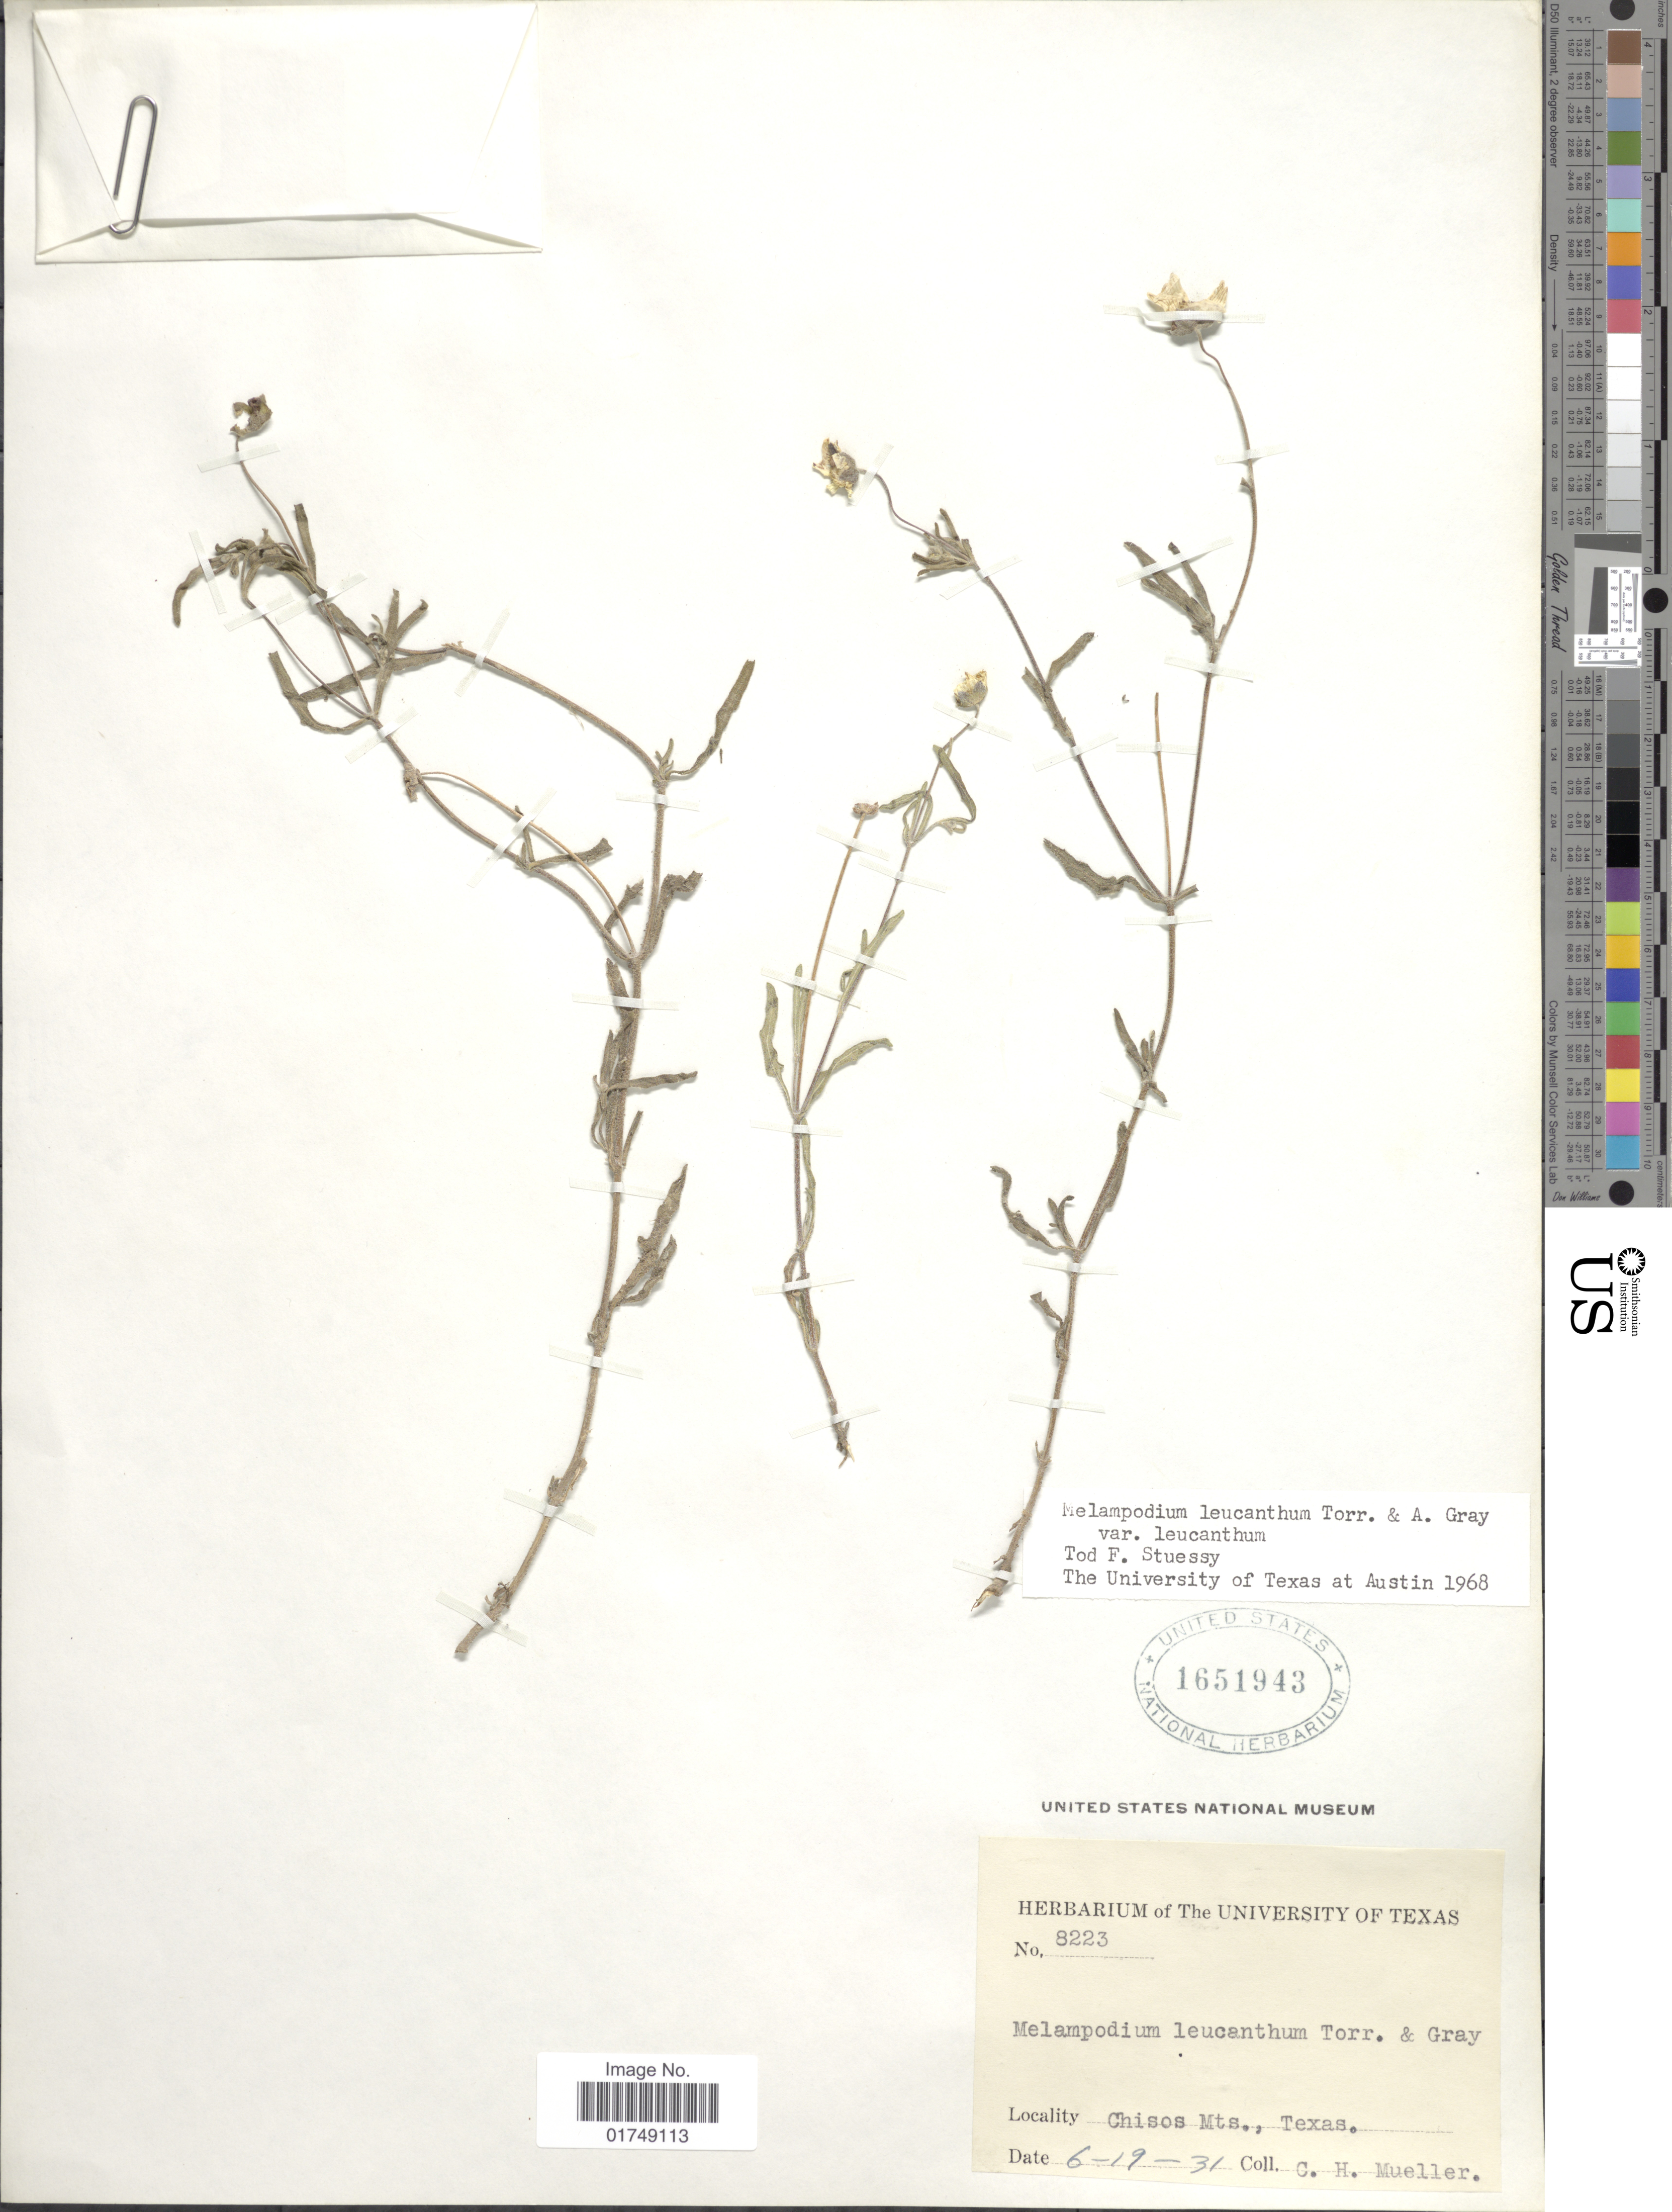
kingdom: Plantae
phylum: Tracheophyta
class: Magnoliopsida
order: Asterales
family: Asteraceae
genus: Melampodium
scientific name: Melampodium leucanthum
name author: Torr. & A. Gray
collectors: C. H. Mueller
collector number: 8223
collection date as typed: Transcribed d/m/y: 19/6/31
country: United States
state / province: Texas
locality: Chisos Mts.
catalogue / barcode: US 1651943